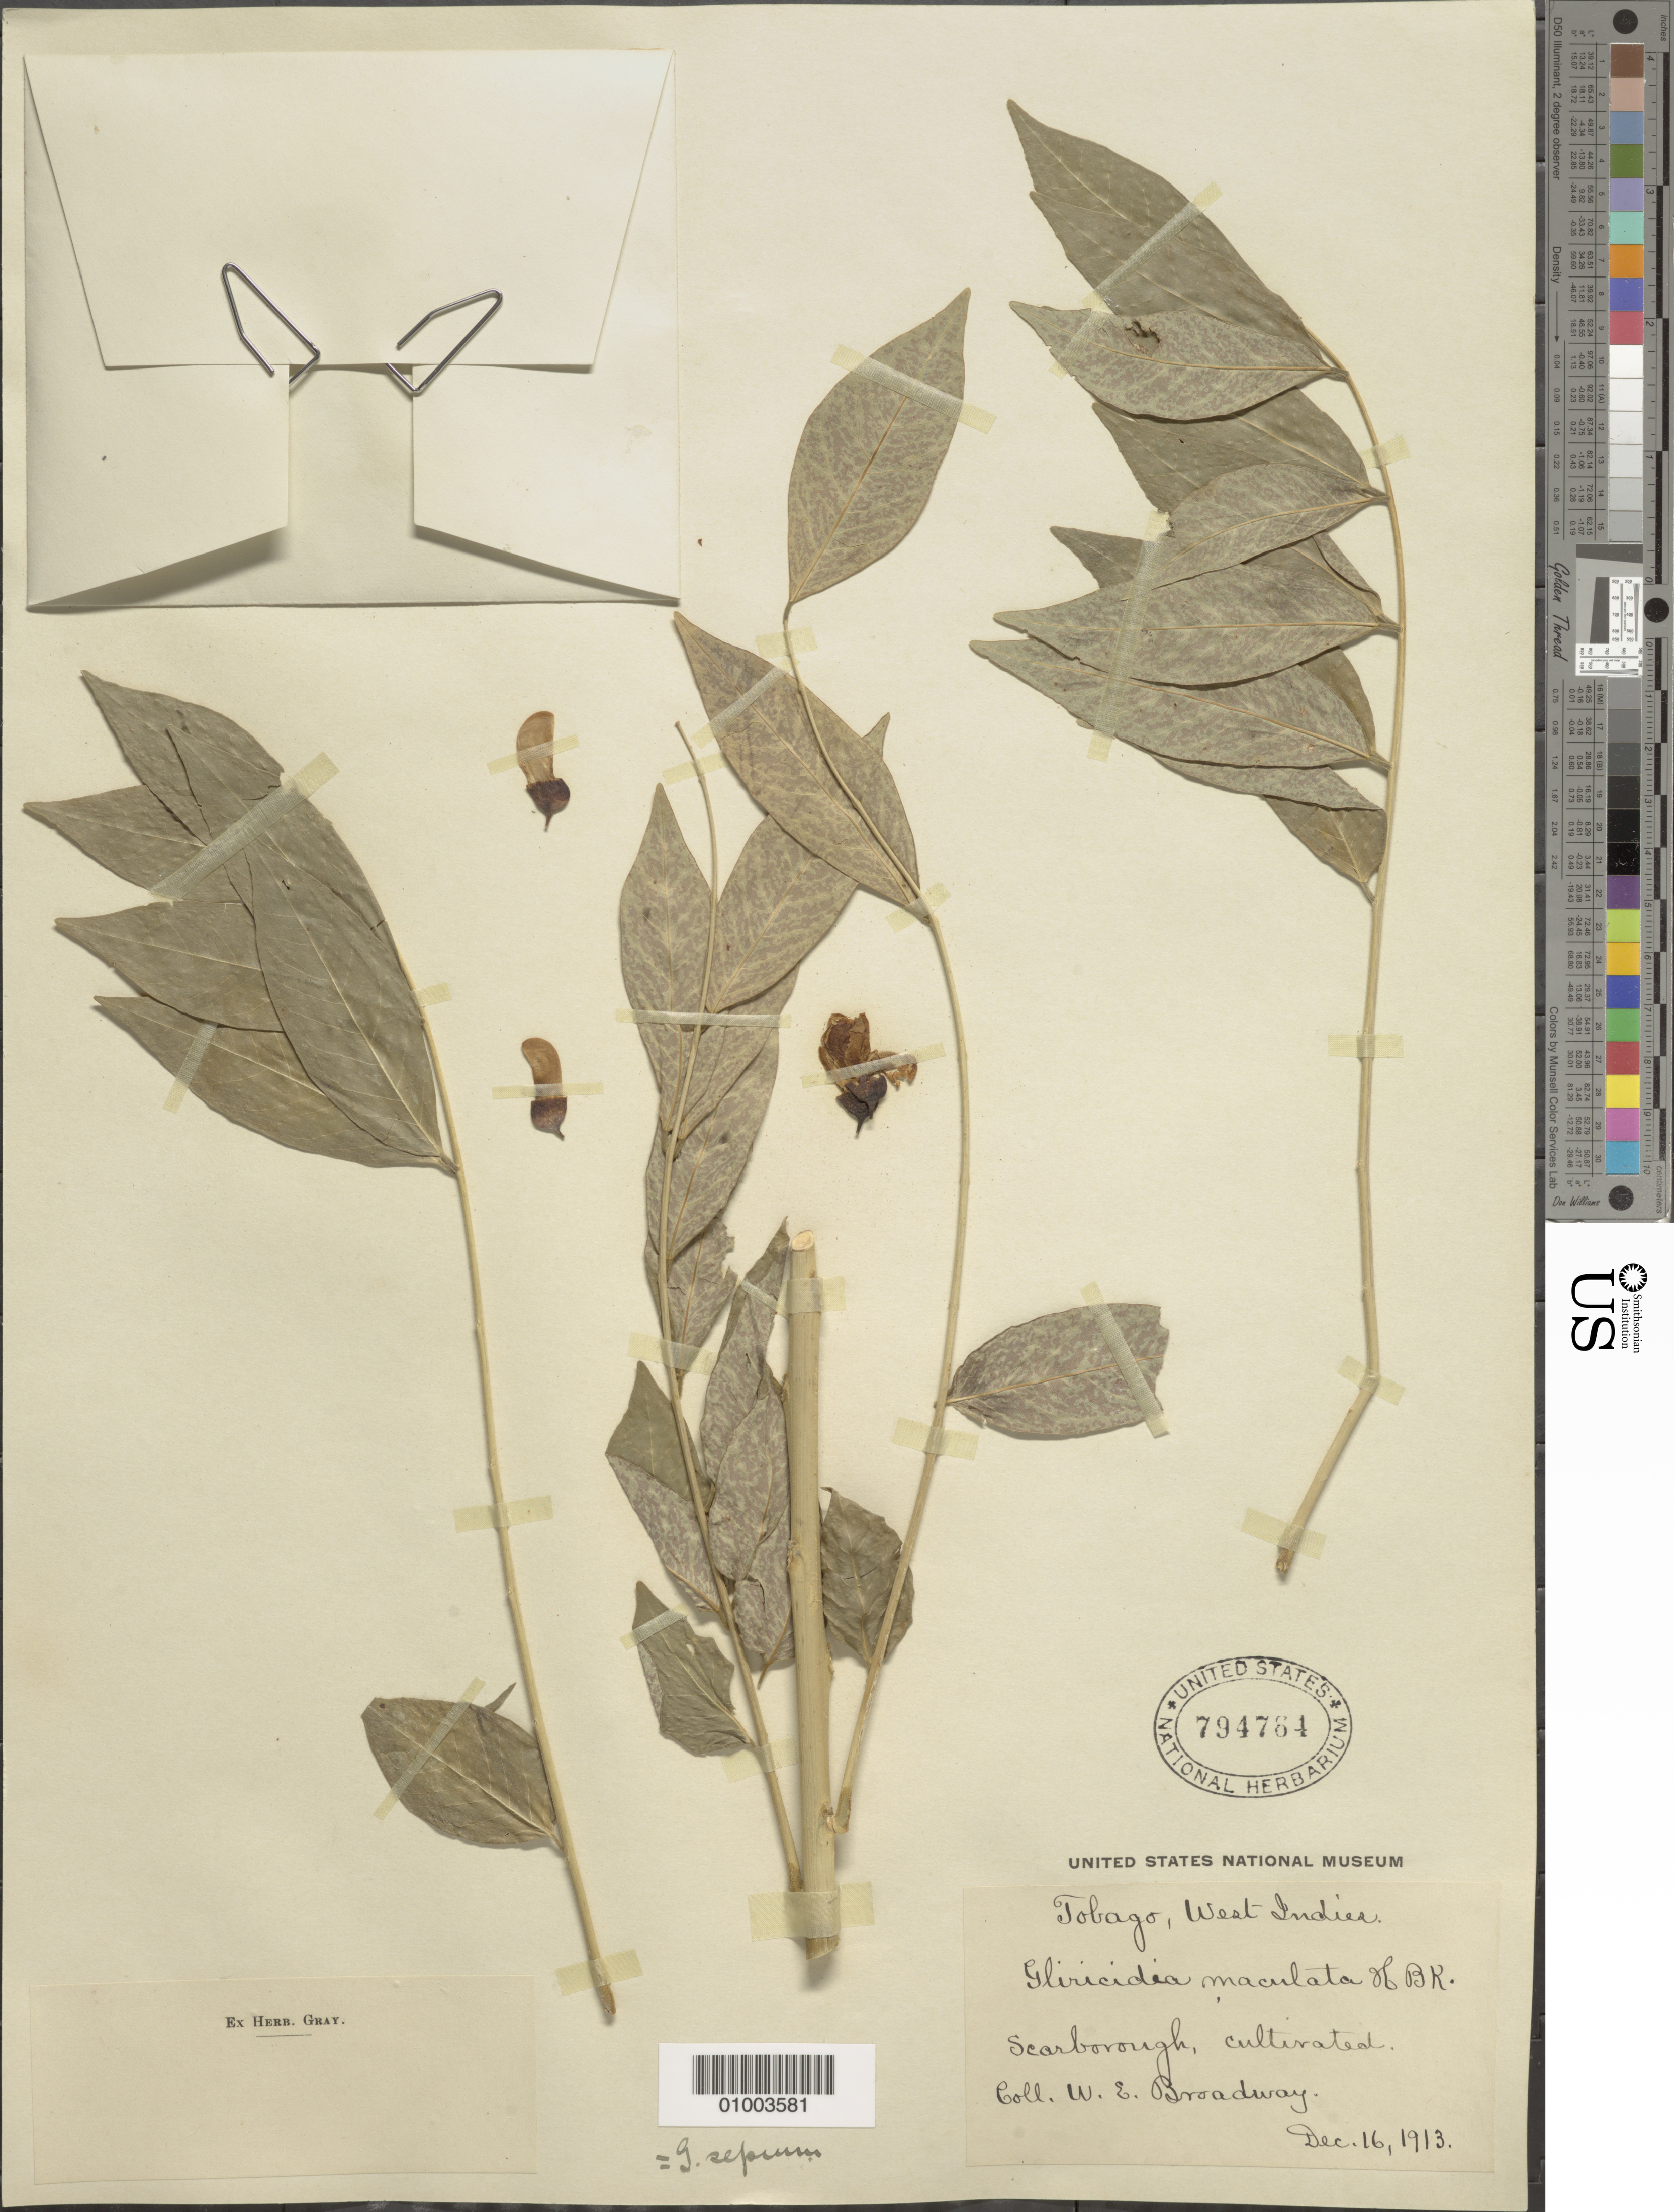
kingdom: Plantae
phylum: Tracheophyta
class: Magnoliopsida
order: Fabales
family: Fabaceae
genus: Gliricidia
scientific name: Gliricidia sepium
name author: (Jacq.) Kunth ex Walp.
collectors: W. E. Broadway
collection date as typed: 16 Dec 1913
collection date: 1913-12-16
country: Trinidad and Tobago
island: Tobago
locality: Scarborough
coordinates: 0 N, 0 E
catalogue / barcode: US 794764